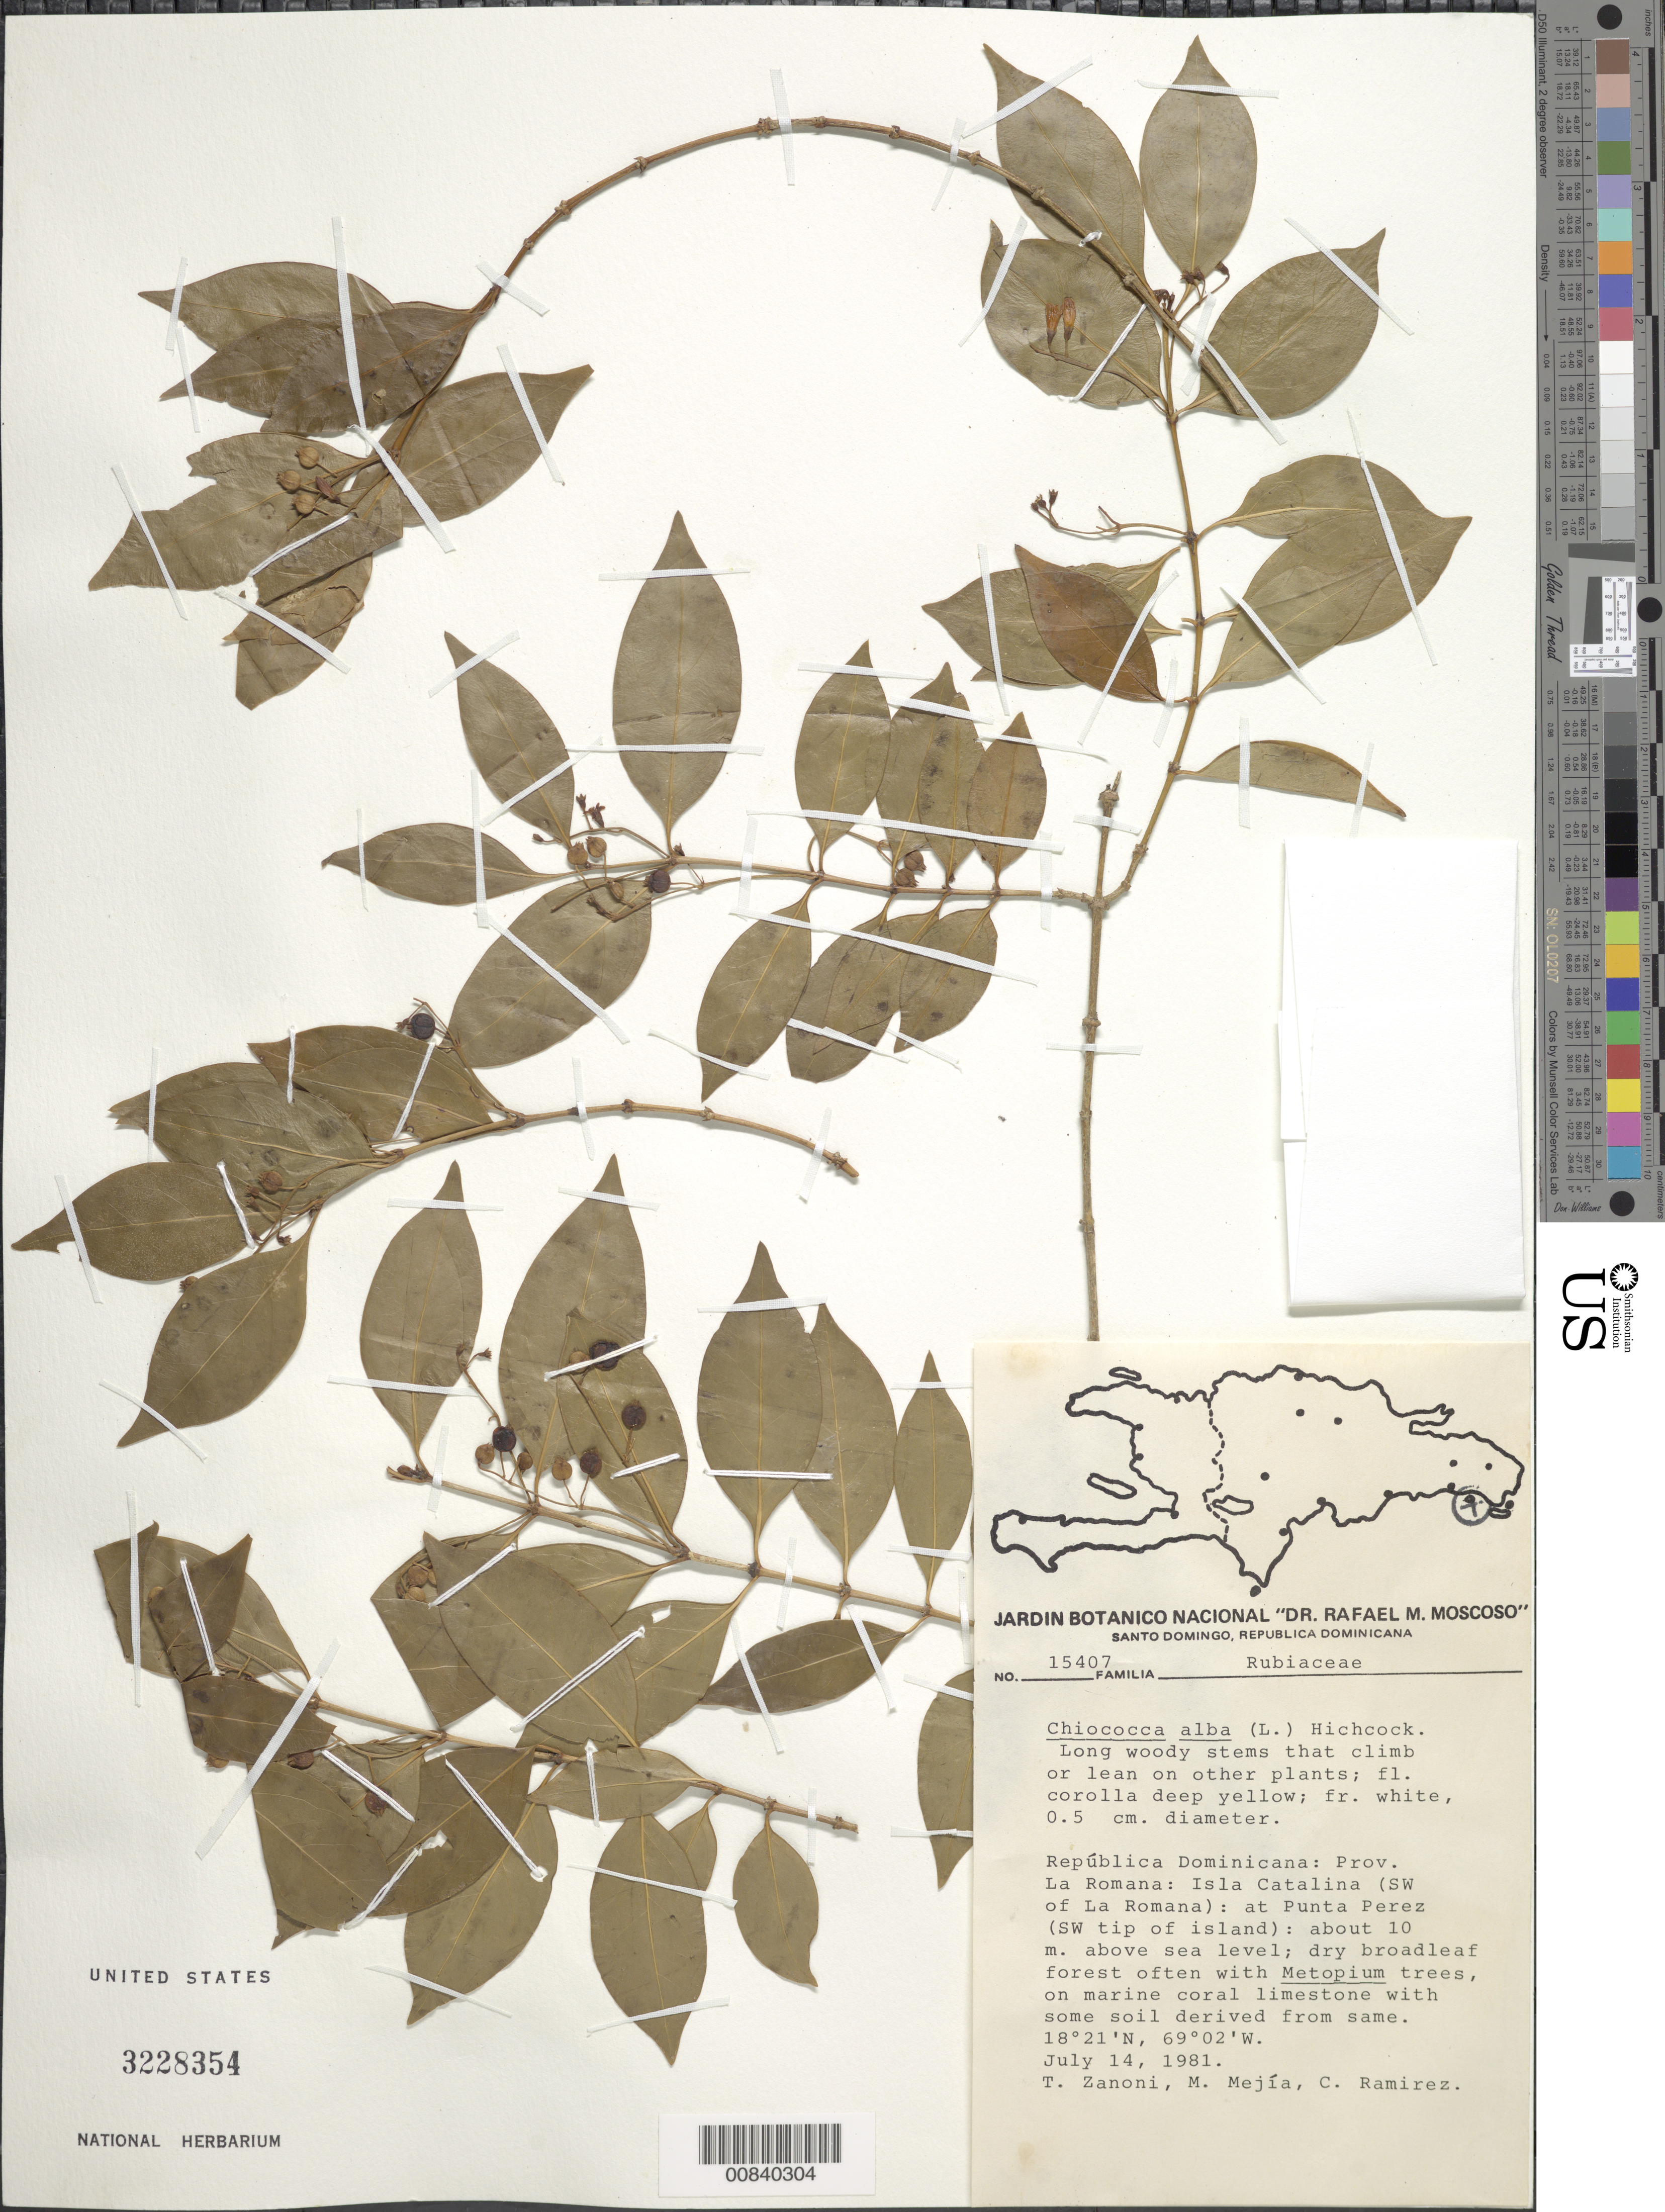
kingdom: Plantae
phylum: Tracheophyta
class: Magnoliopsida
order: Gentianales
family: Rubiaceae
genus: Chiococca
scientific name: Chiococca alba subsp. alba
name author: (L.) Hitchc.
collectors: T. A. Zanoni, M. M. Mejía & C. Ramirez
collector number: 15407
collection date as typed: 14 Jul 1981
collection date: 1981-07-14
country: Dominican Republic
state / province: La Romana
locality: Isla Catalina , SW of La Roma. At Punta Perez (SW tip of island).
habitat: Dry broadleaf forest, often with Mesopium trees; on marine coral limestone w. some soil derived fron same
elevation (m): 10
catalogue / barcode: US 3228354